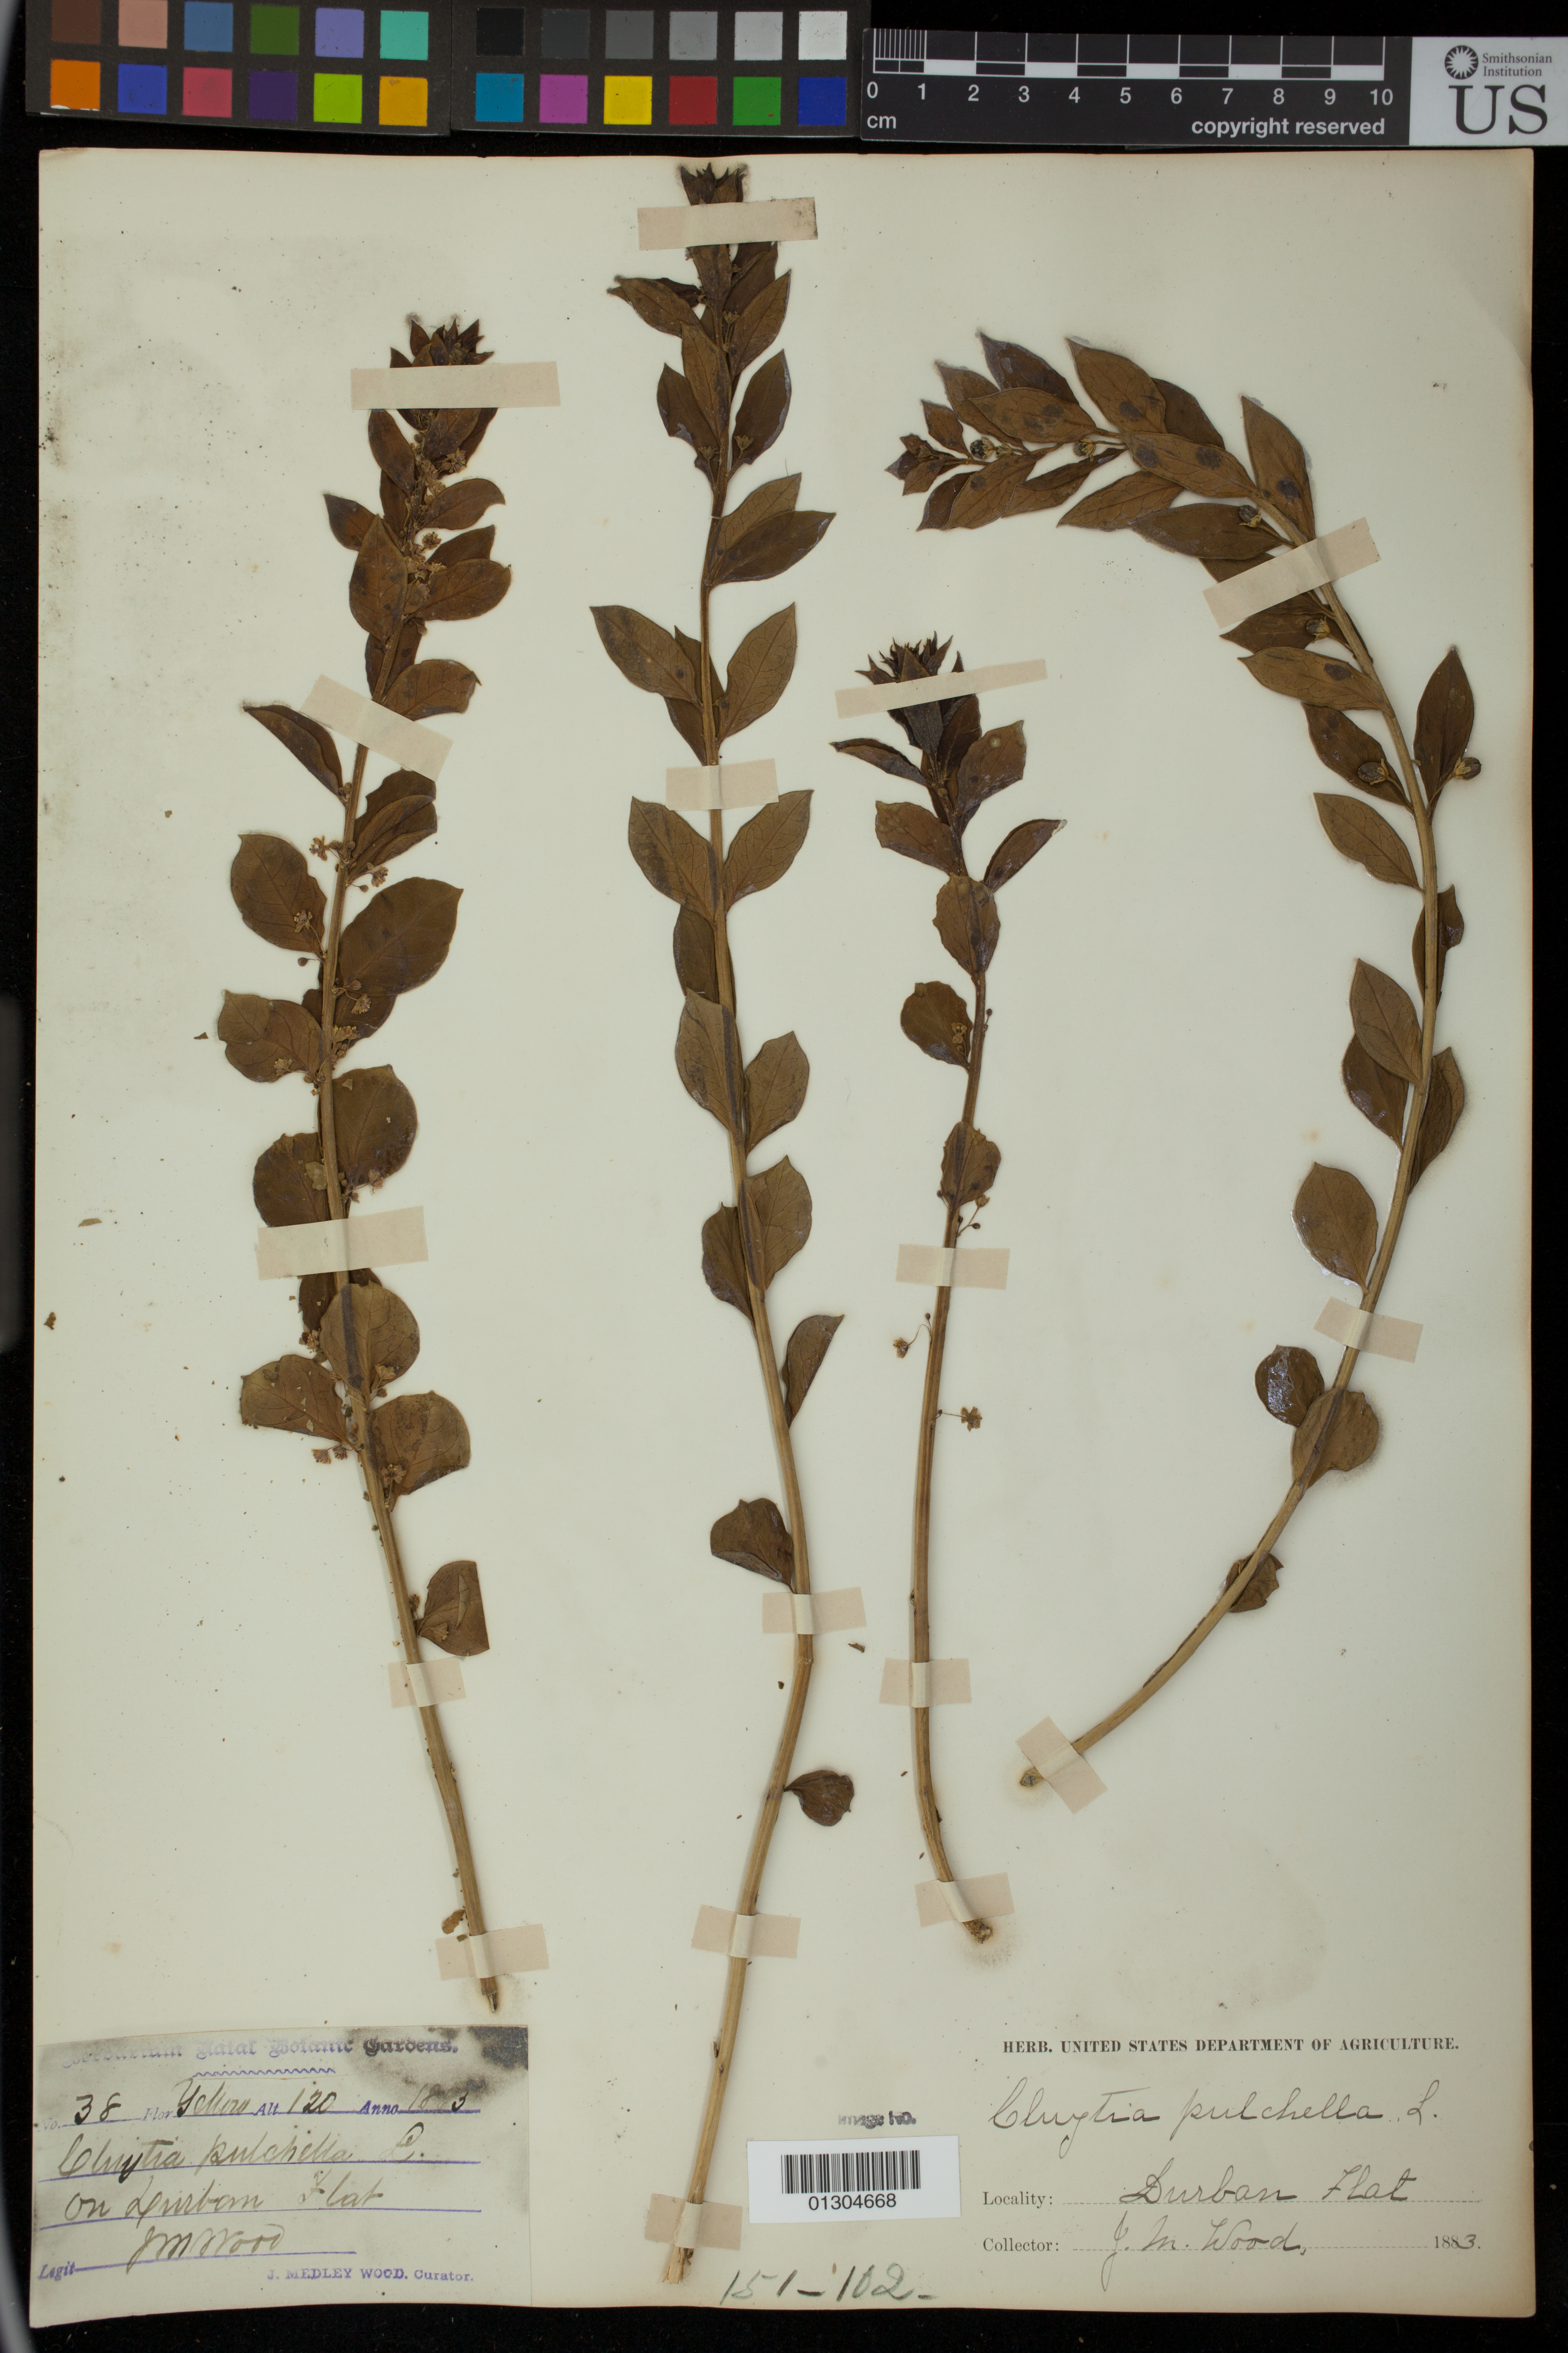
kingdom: Plantae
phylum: Tracheophyta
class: Magnoliopsida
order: Malpighiales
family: Peraceae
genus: Clutia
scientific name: Clutia pulchella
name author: L.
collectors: J. M. Wood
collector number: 38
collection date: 1883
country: South Africa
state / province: KwaZulu-Natal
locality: Durban Flat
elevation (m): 120